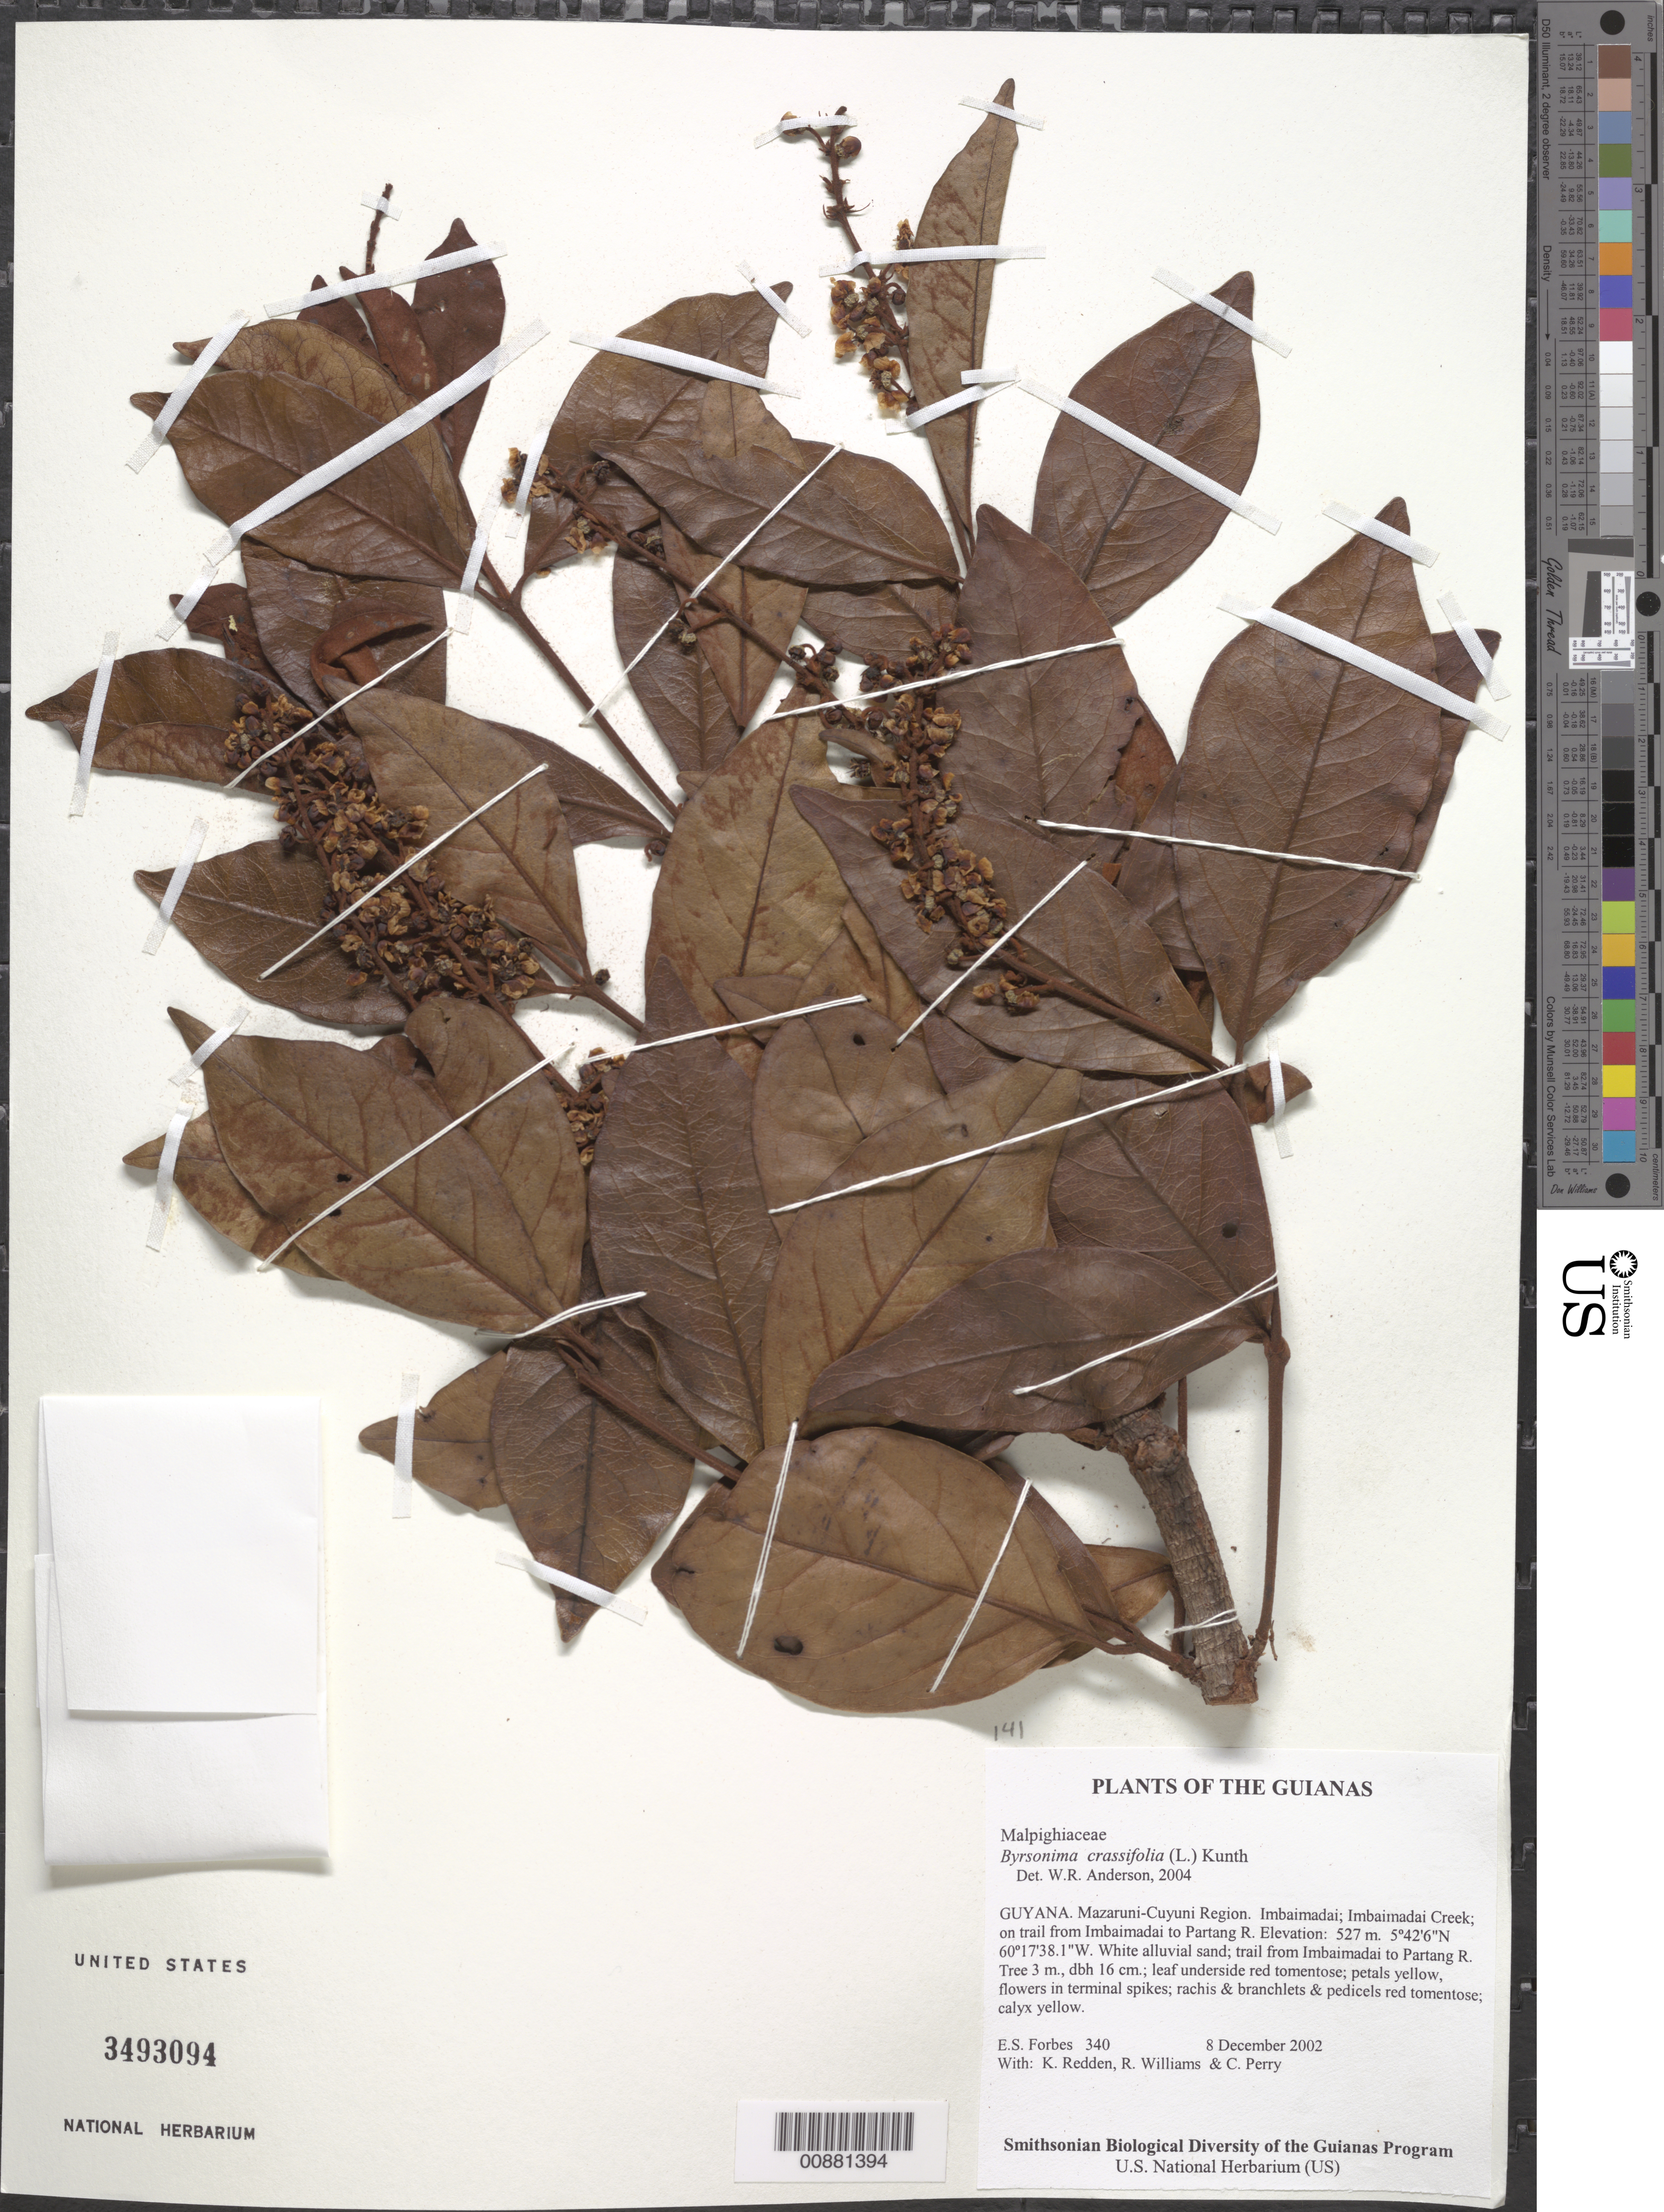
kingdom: Plantae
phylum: Tracheophyta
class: Magnoliopsida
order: Malpighiales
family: Malpighiaceae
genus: Byrsonima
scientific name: Byrsonima crassifolia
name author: (L.) Kunth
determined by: Anderson, W. R., (MICH), University of Michigan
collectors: E. Forbes, K. M. Redden, R. Williams & C. Perry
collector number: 340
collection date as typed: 8 December 2002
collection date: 2002-12-08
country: Guyana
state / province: Cuyuni-Mazaruni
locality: Imbaimadai; Imbaimadai Creek; on trail from Imbaimadai to Partang R.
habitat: White alluvial sand; trail from Imbaimadai to Partang R.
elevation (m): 527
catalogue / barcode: US 3493094